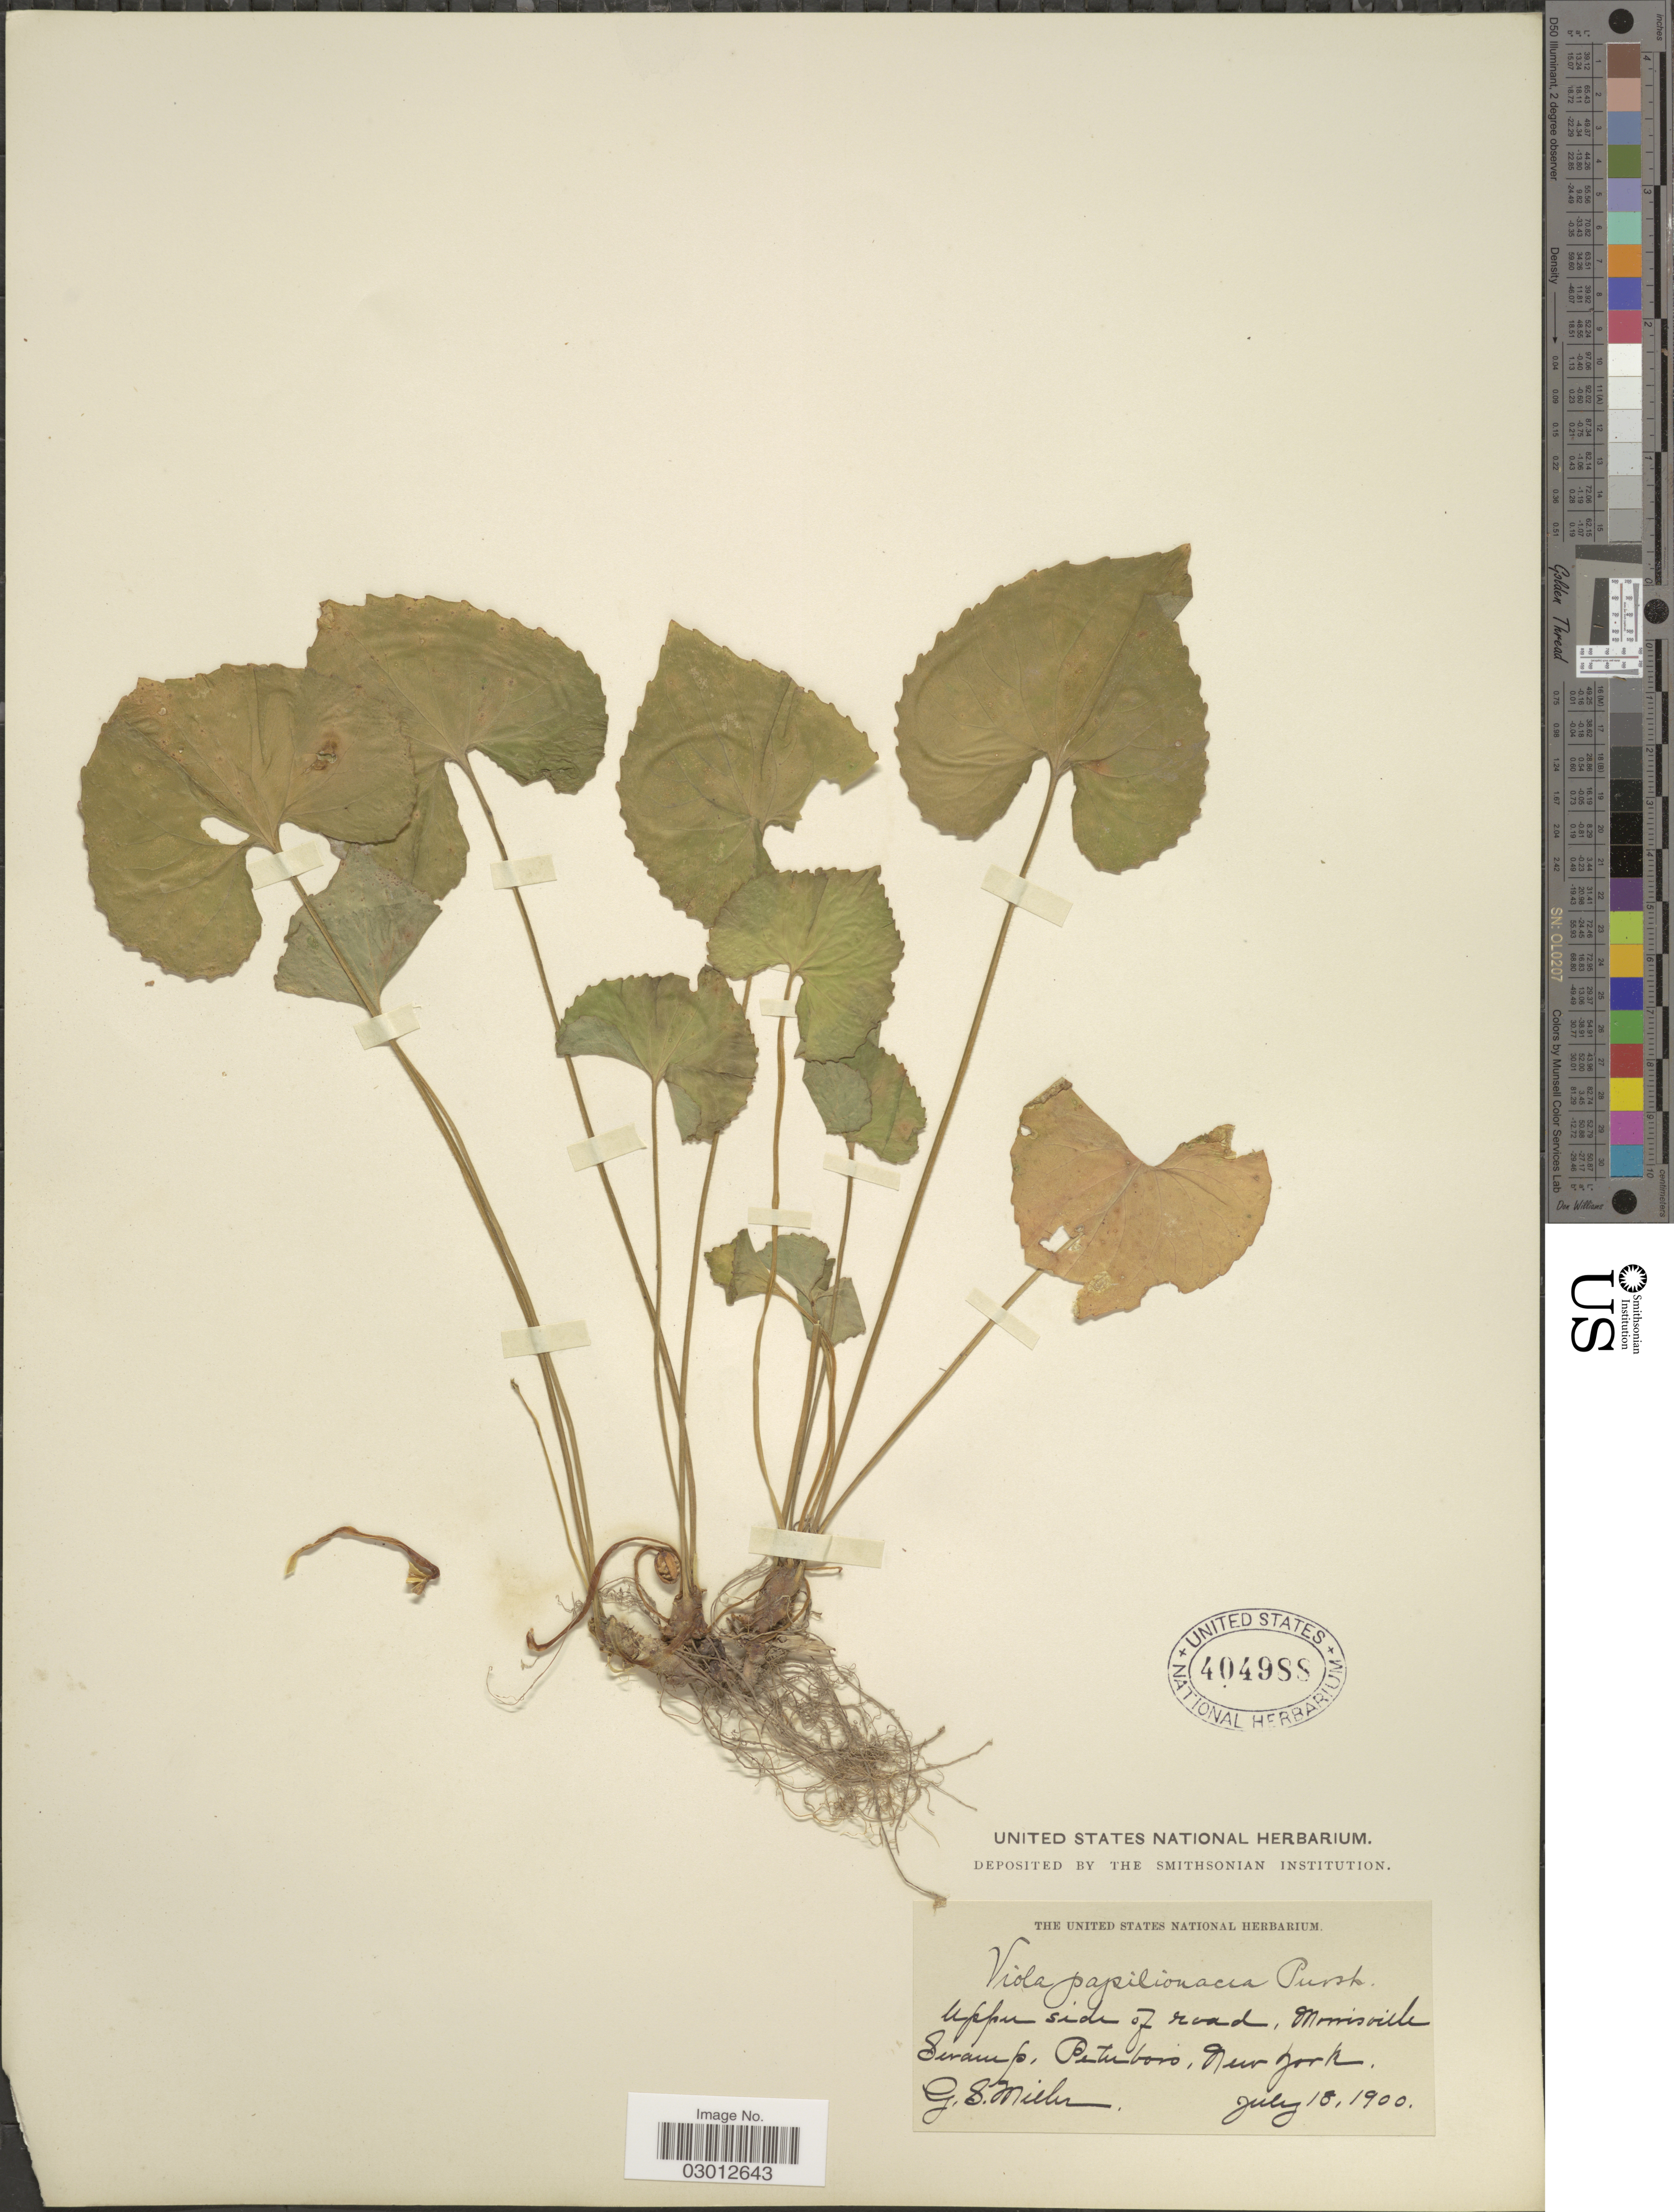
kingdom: Plantae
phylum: Tracheophyta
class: Magnoliopsida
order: Malpighiales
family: Violaceae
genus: Viola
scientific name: Viola papilionacea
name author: Pursh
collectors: G. S. Miller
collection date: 1900-07-18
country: United States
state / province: New York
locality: Upper side of road, Morrisville Swamp, Petuboro.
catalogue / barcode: US 404988